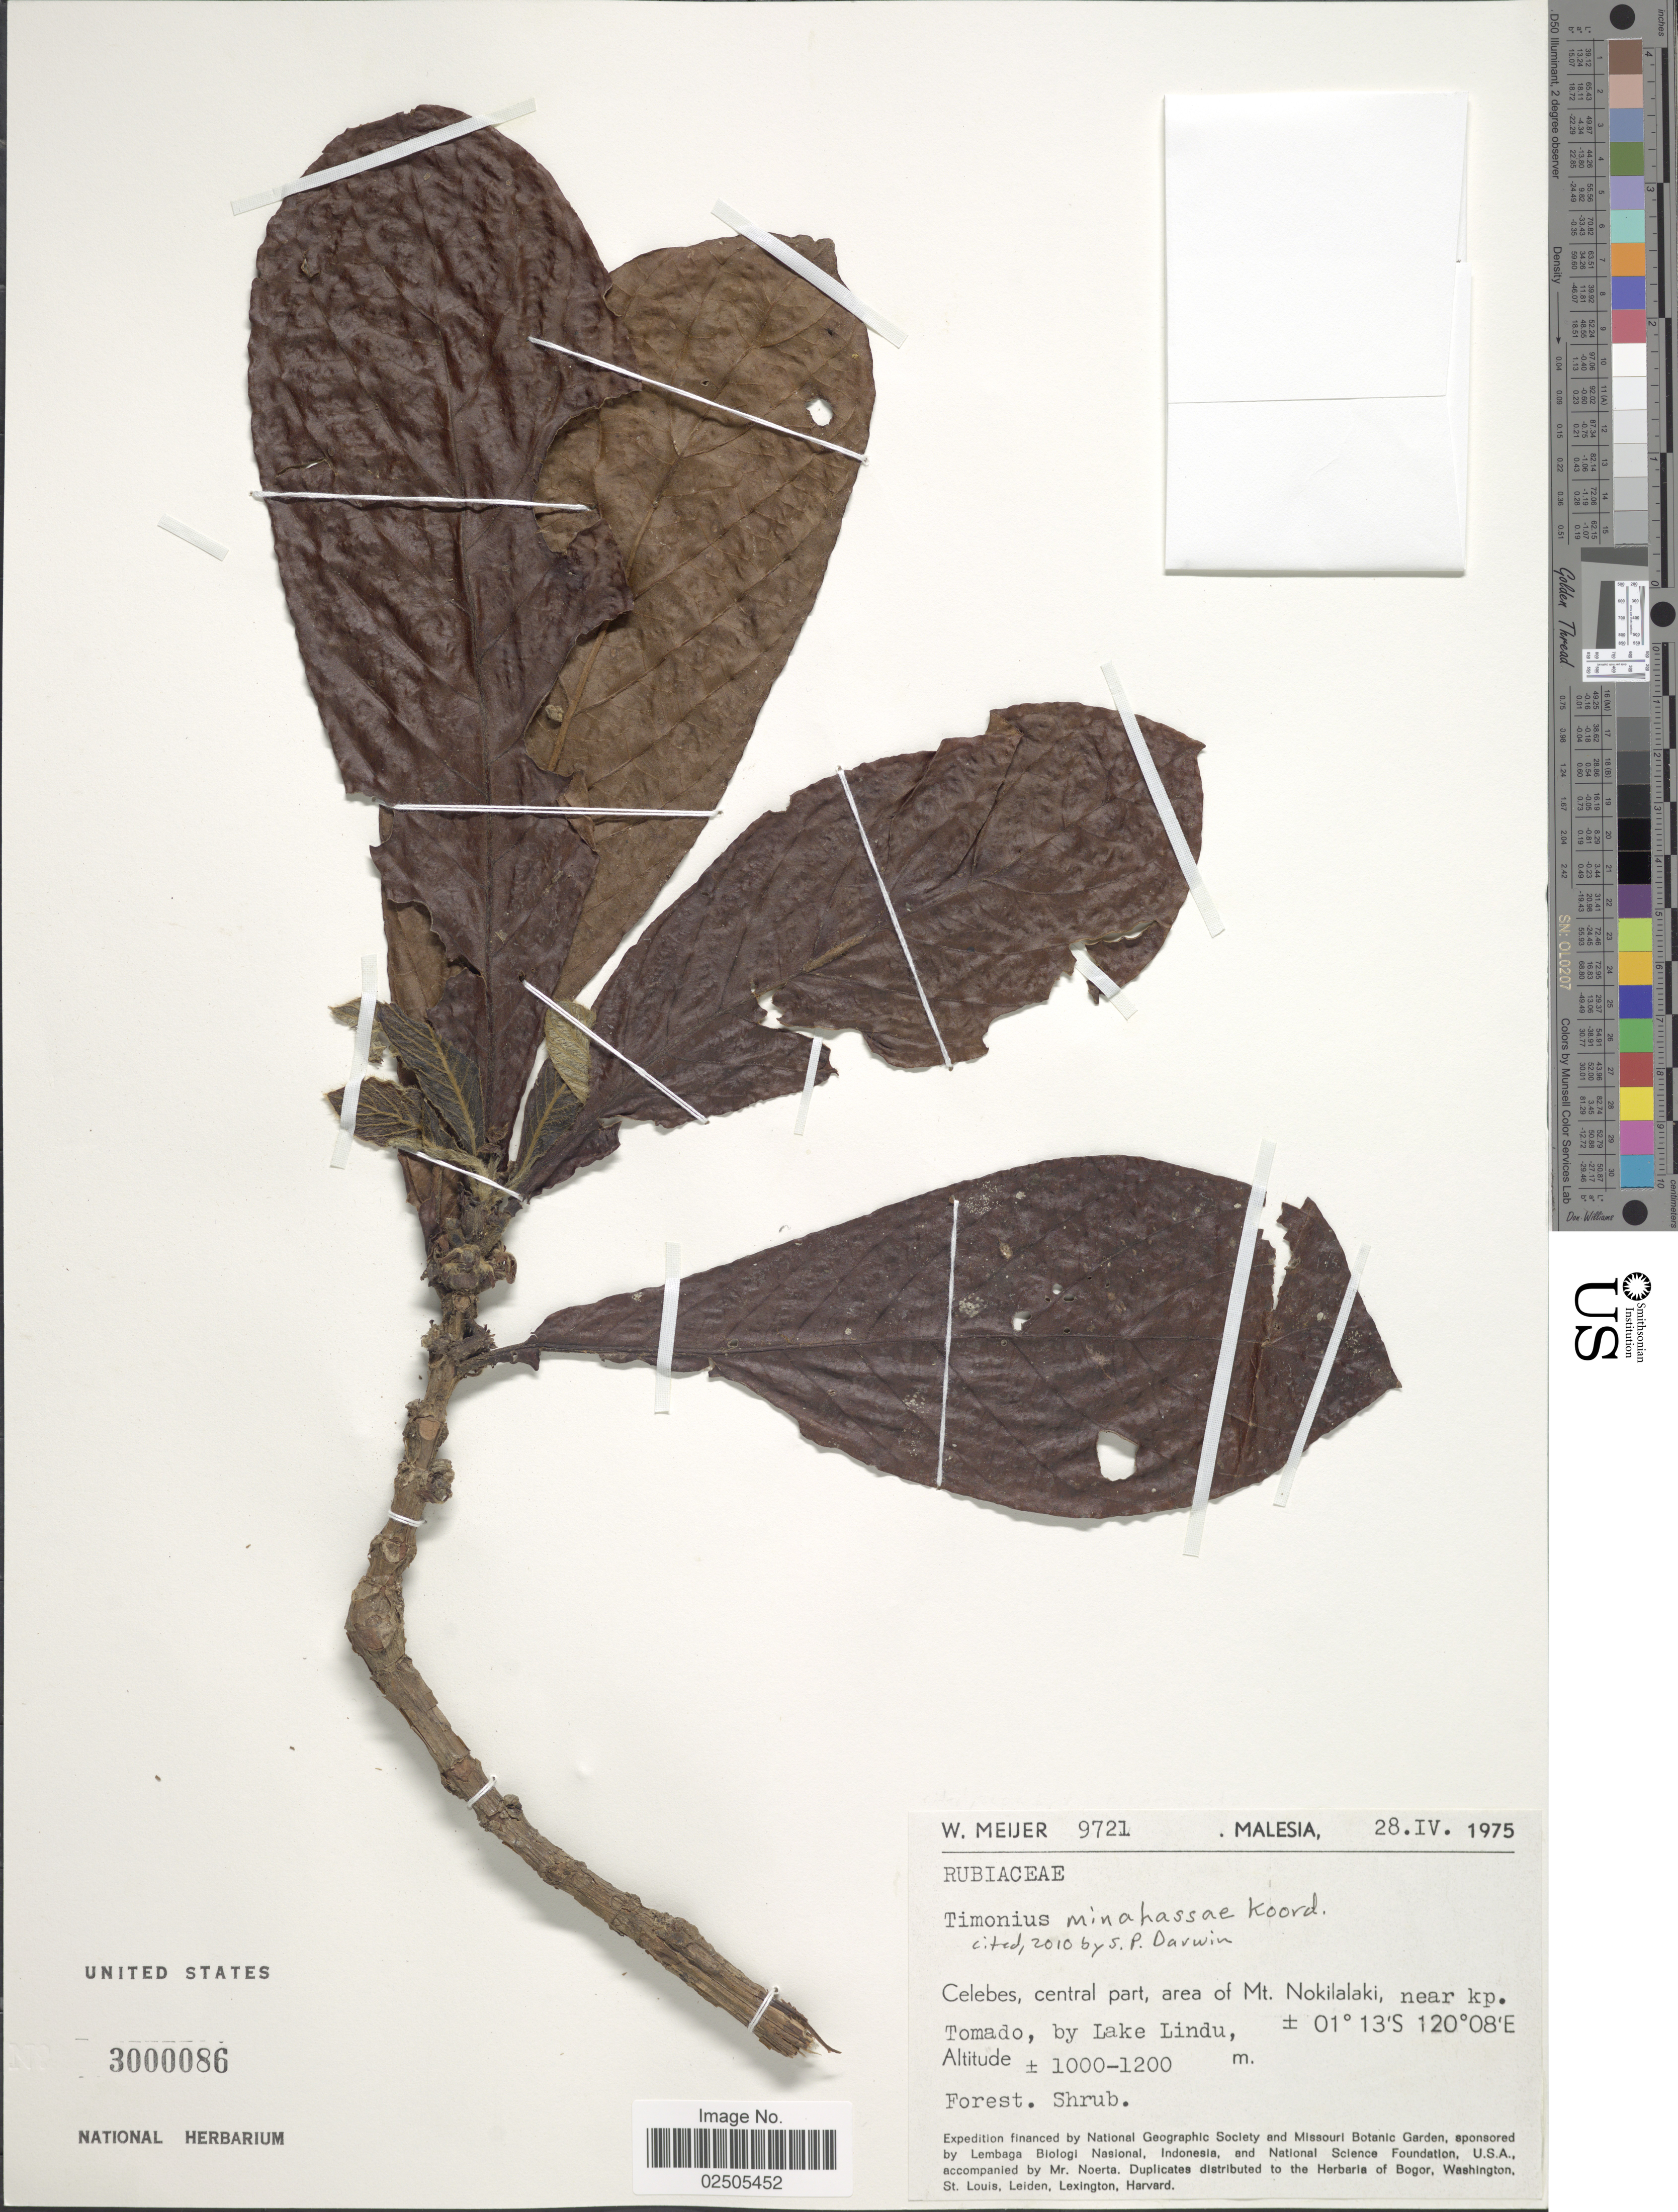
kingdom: Plantae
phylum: Tracheophyta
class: Magnoliopsida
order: Gentianales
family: Rubiaceae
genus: Timonius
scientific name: Timonius minahassae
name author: Koord.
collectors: W. Meijer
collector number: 9721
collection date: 1975-04-28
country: Malaysia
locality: Malesia, Celebes, central part, area of Mt. Nokilalaki, near kp. Tomado, by Lake Lindu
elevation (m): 1000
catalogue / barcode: US 3000086